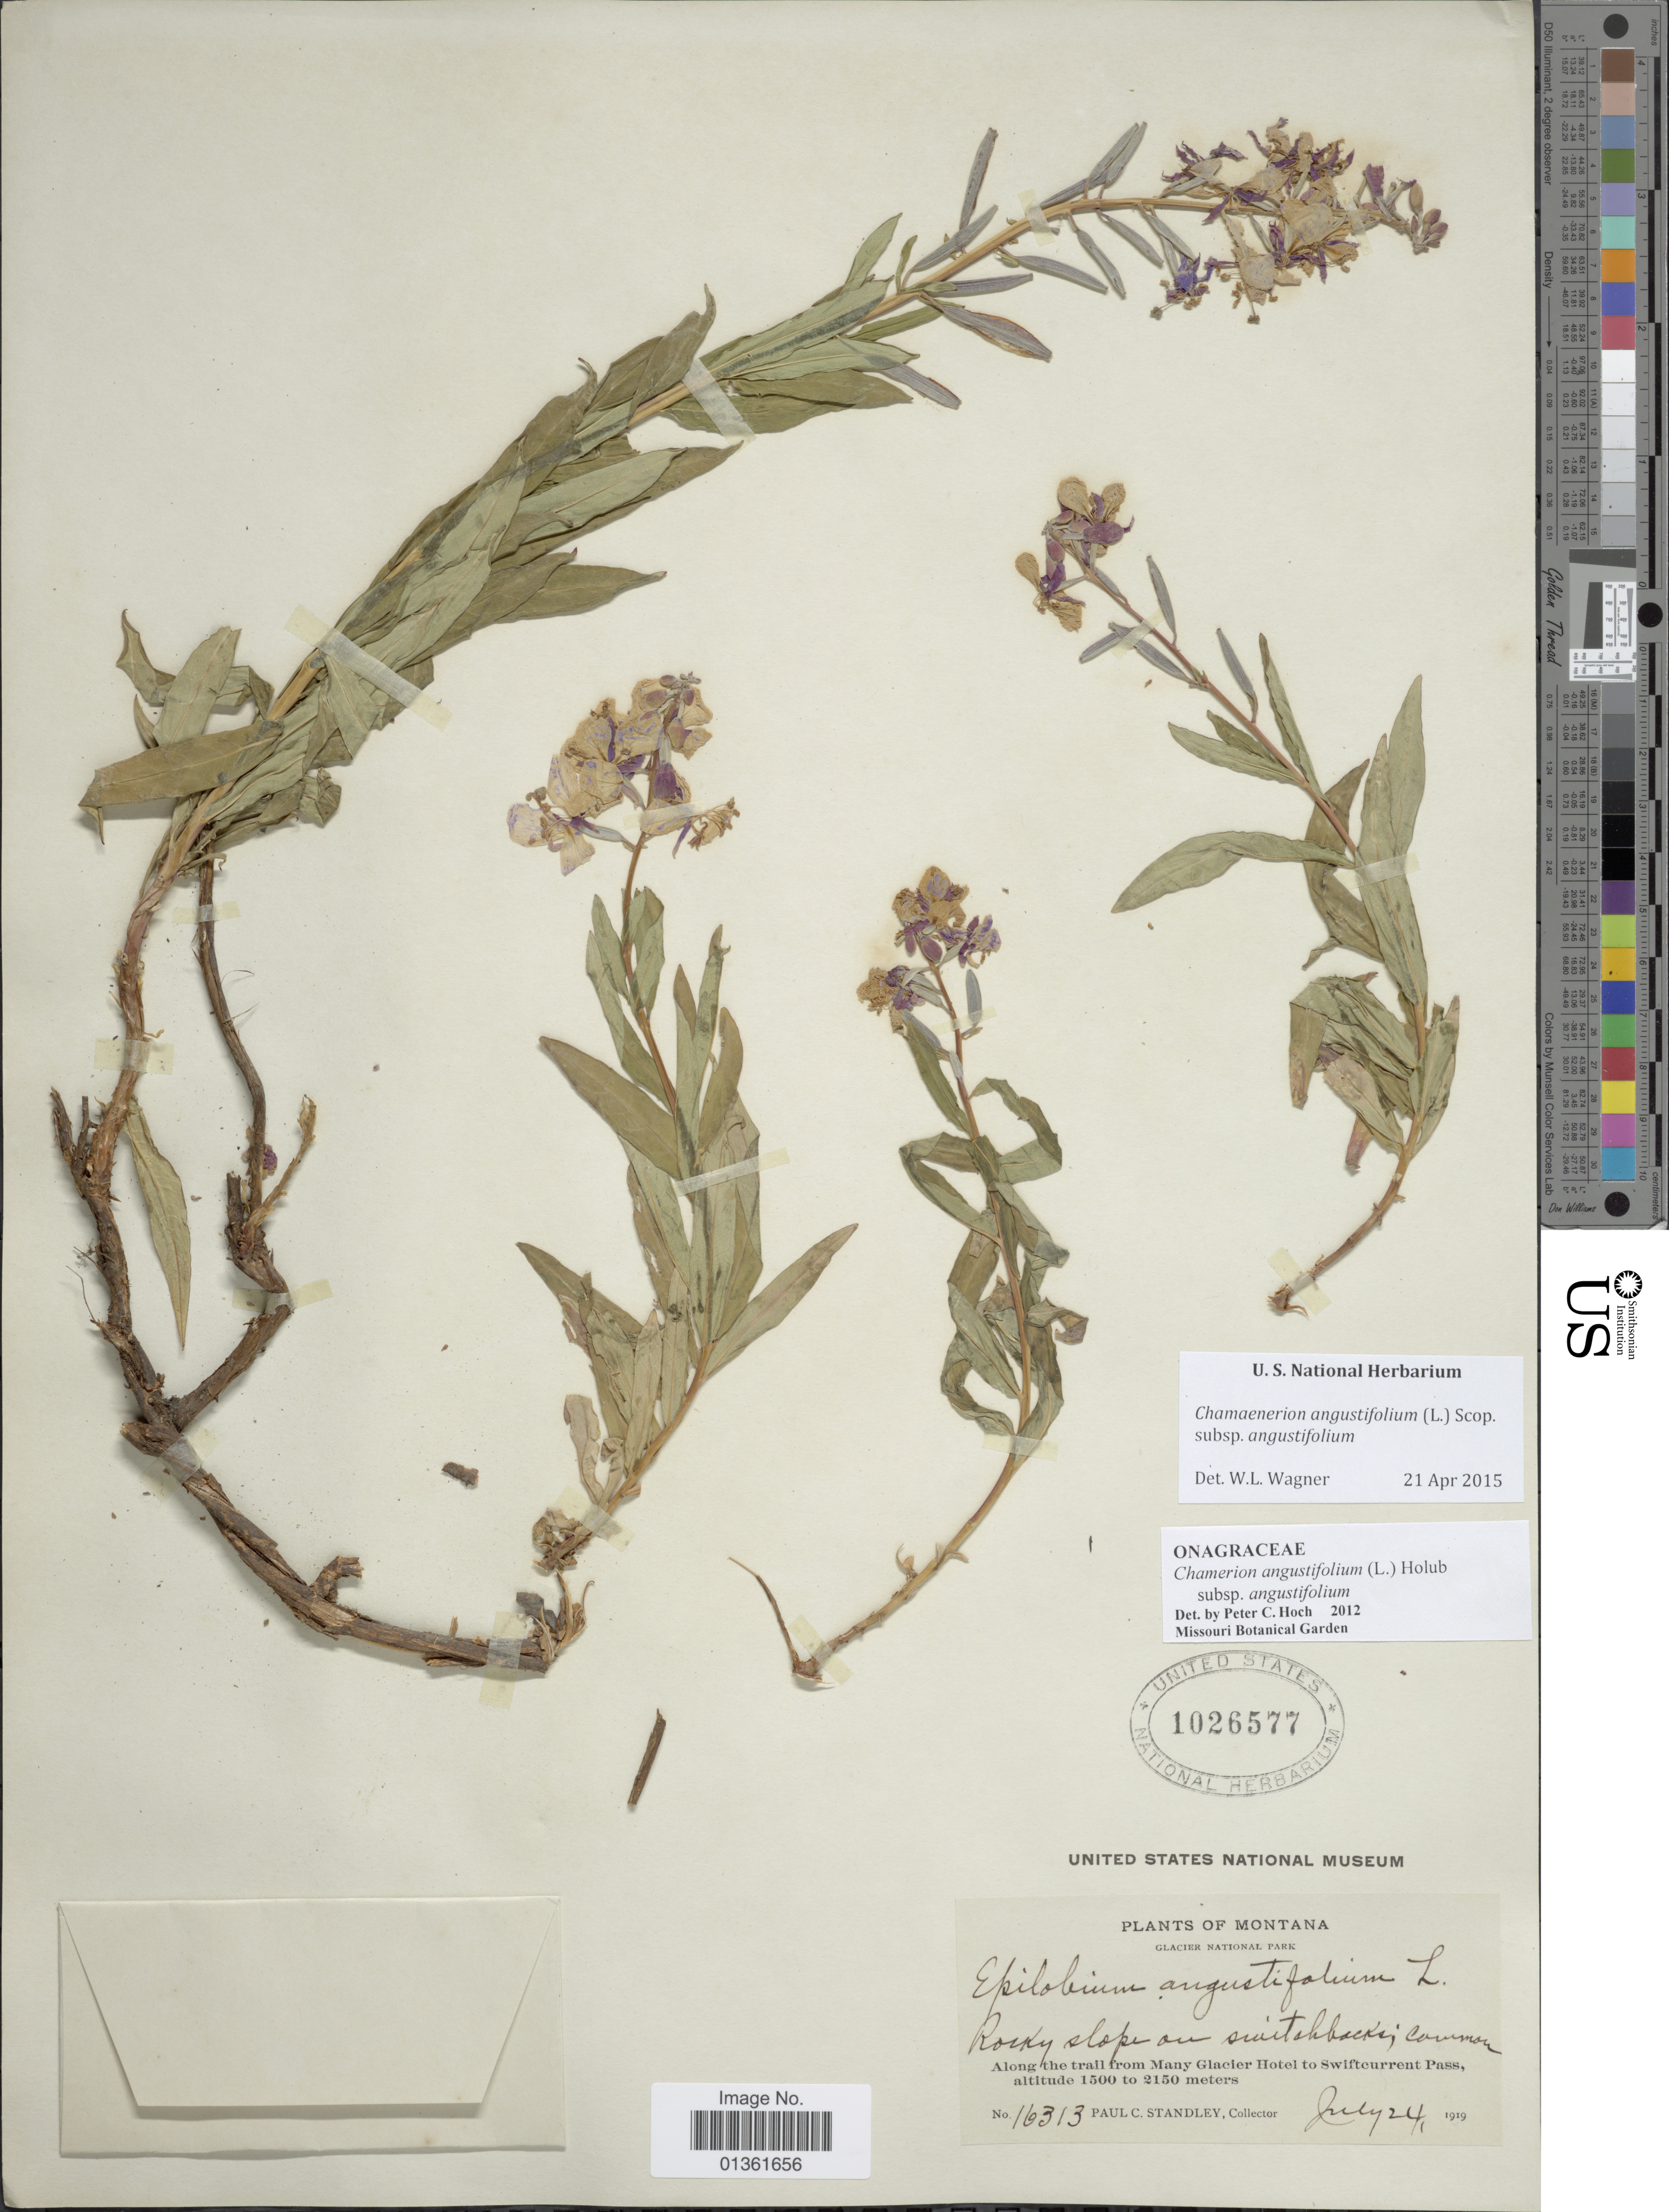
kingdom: Plantae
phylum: Tracheophyta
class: Magnoliopsida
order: Myrtales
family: Onagraceae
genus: Chamaenerion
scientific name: Chamaenerion angustifolium subsp. angustifolium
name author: (L.) Scop.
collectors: P. C. Standley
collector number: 16313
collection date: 1919-07-24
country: United States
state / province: Montana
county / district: Glacier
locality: Glacier National Park. Along the trail from Many Glacier Hotel to Swiftcurrent Pass.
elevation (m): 1500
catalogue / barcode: US 1026577